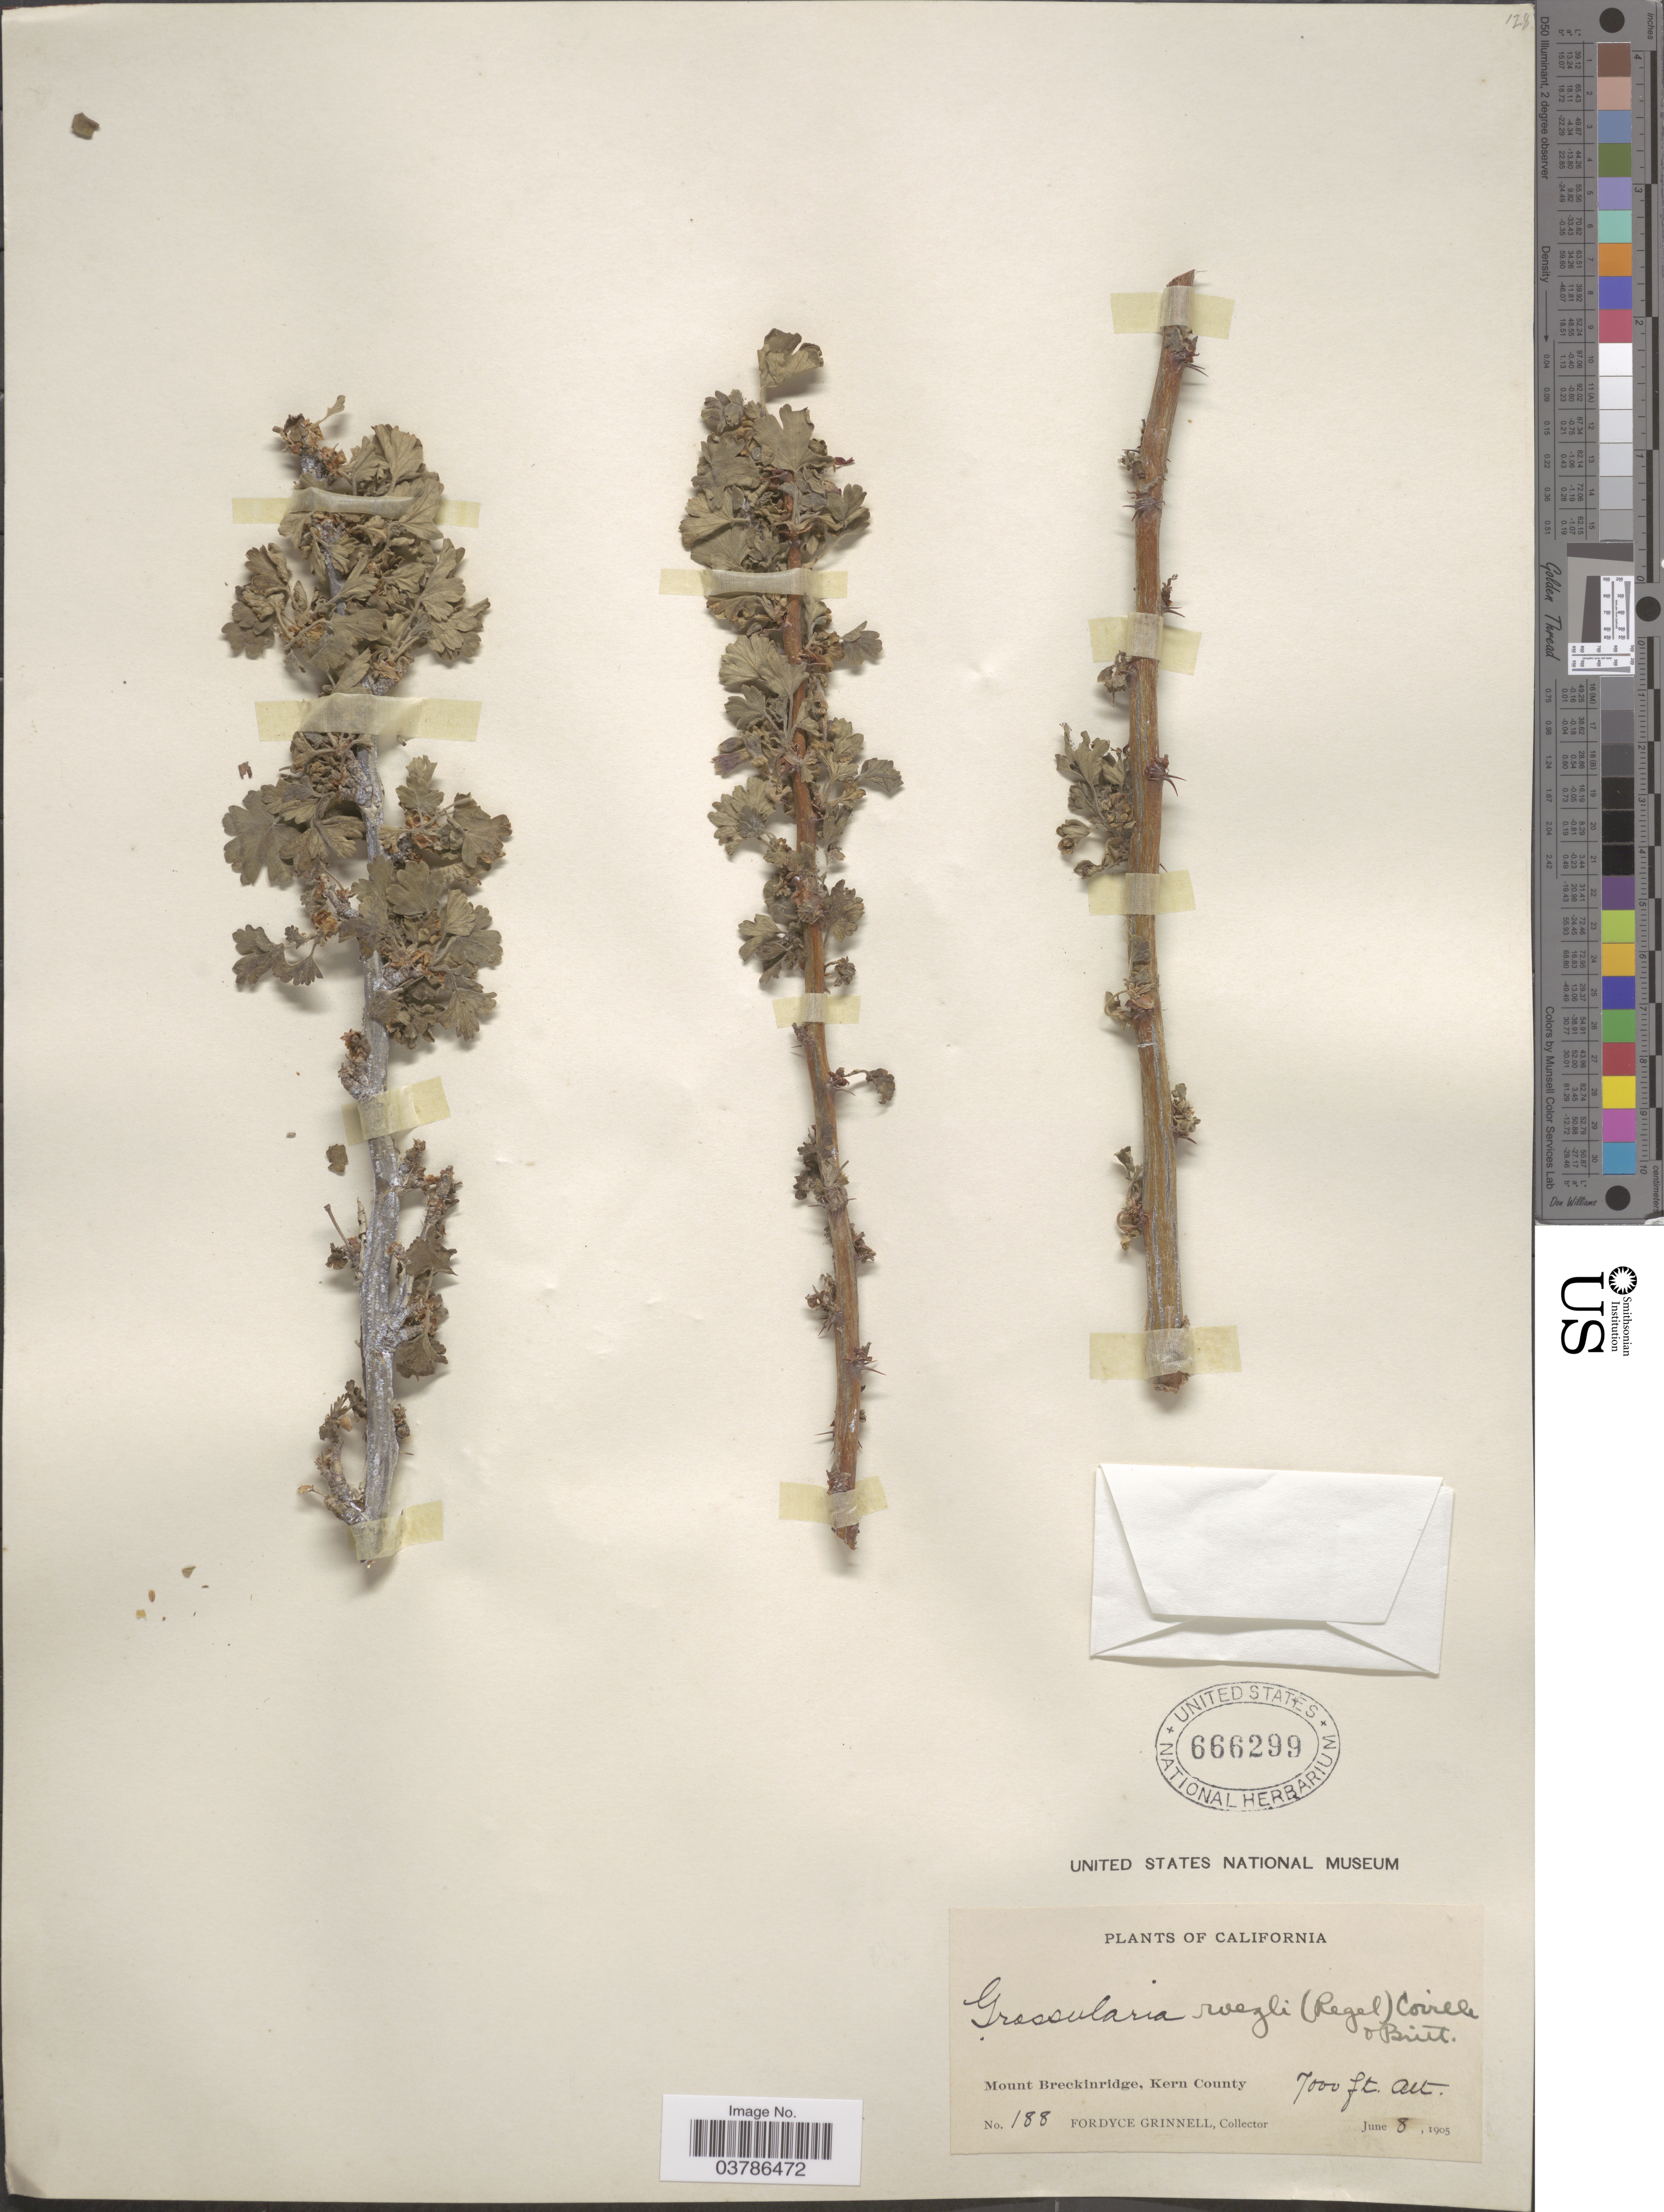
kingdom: Plantae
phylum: Tracheophyta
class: Magnoliopsida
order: Saxifragales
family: Grossulariaceae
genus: Ribes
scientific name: Ribes roezlii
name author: Regel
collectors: F. Grinnell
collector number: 188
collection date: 1905-06-08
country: United States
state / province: California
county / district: Kern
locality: Mount Breckinridge, Kern County.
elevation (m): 2134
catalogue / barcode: US 666299